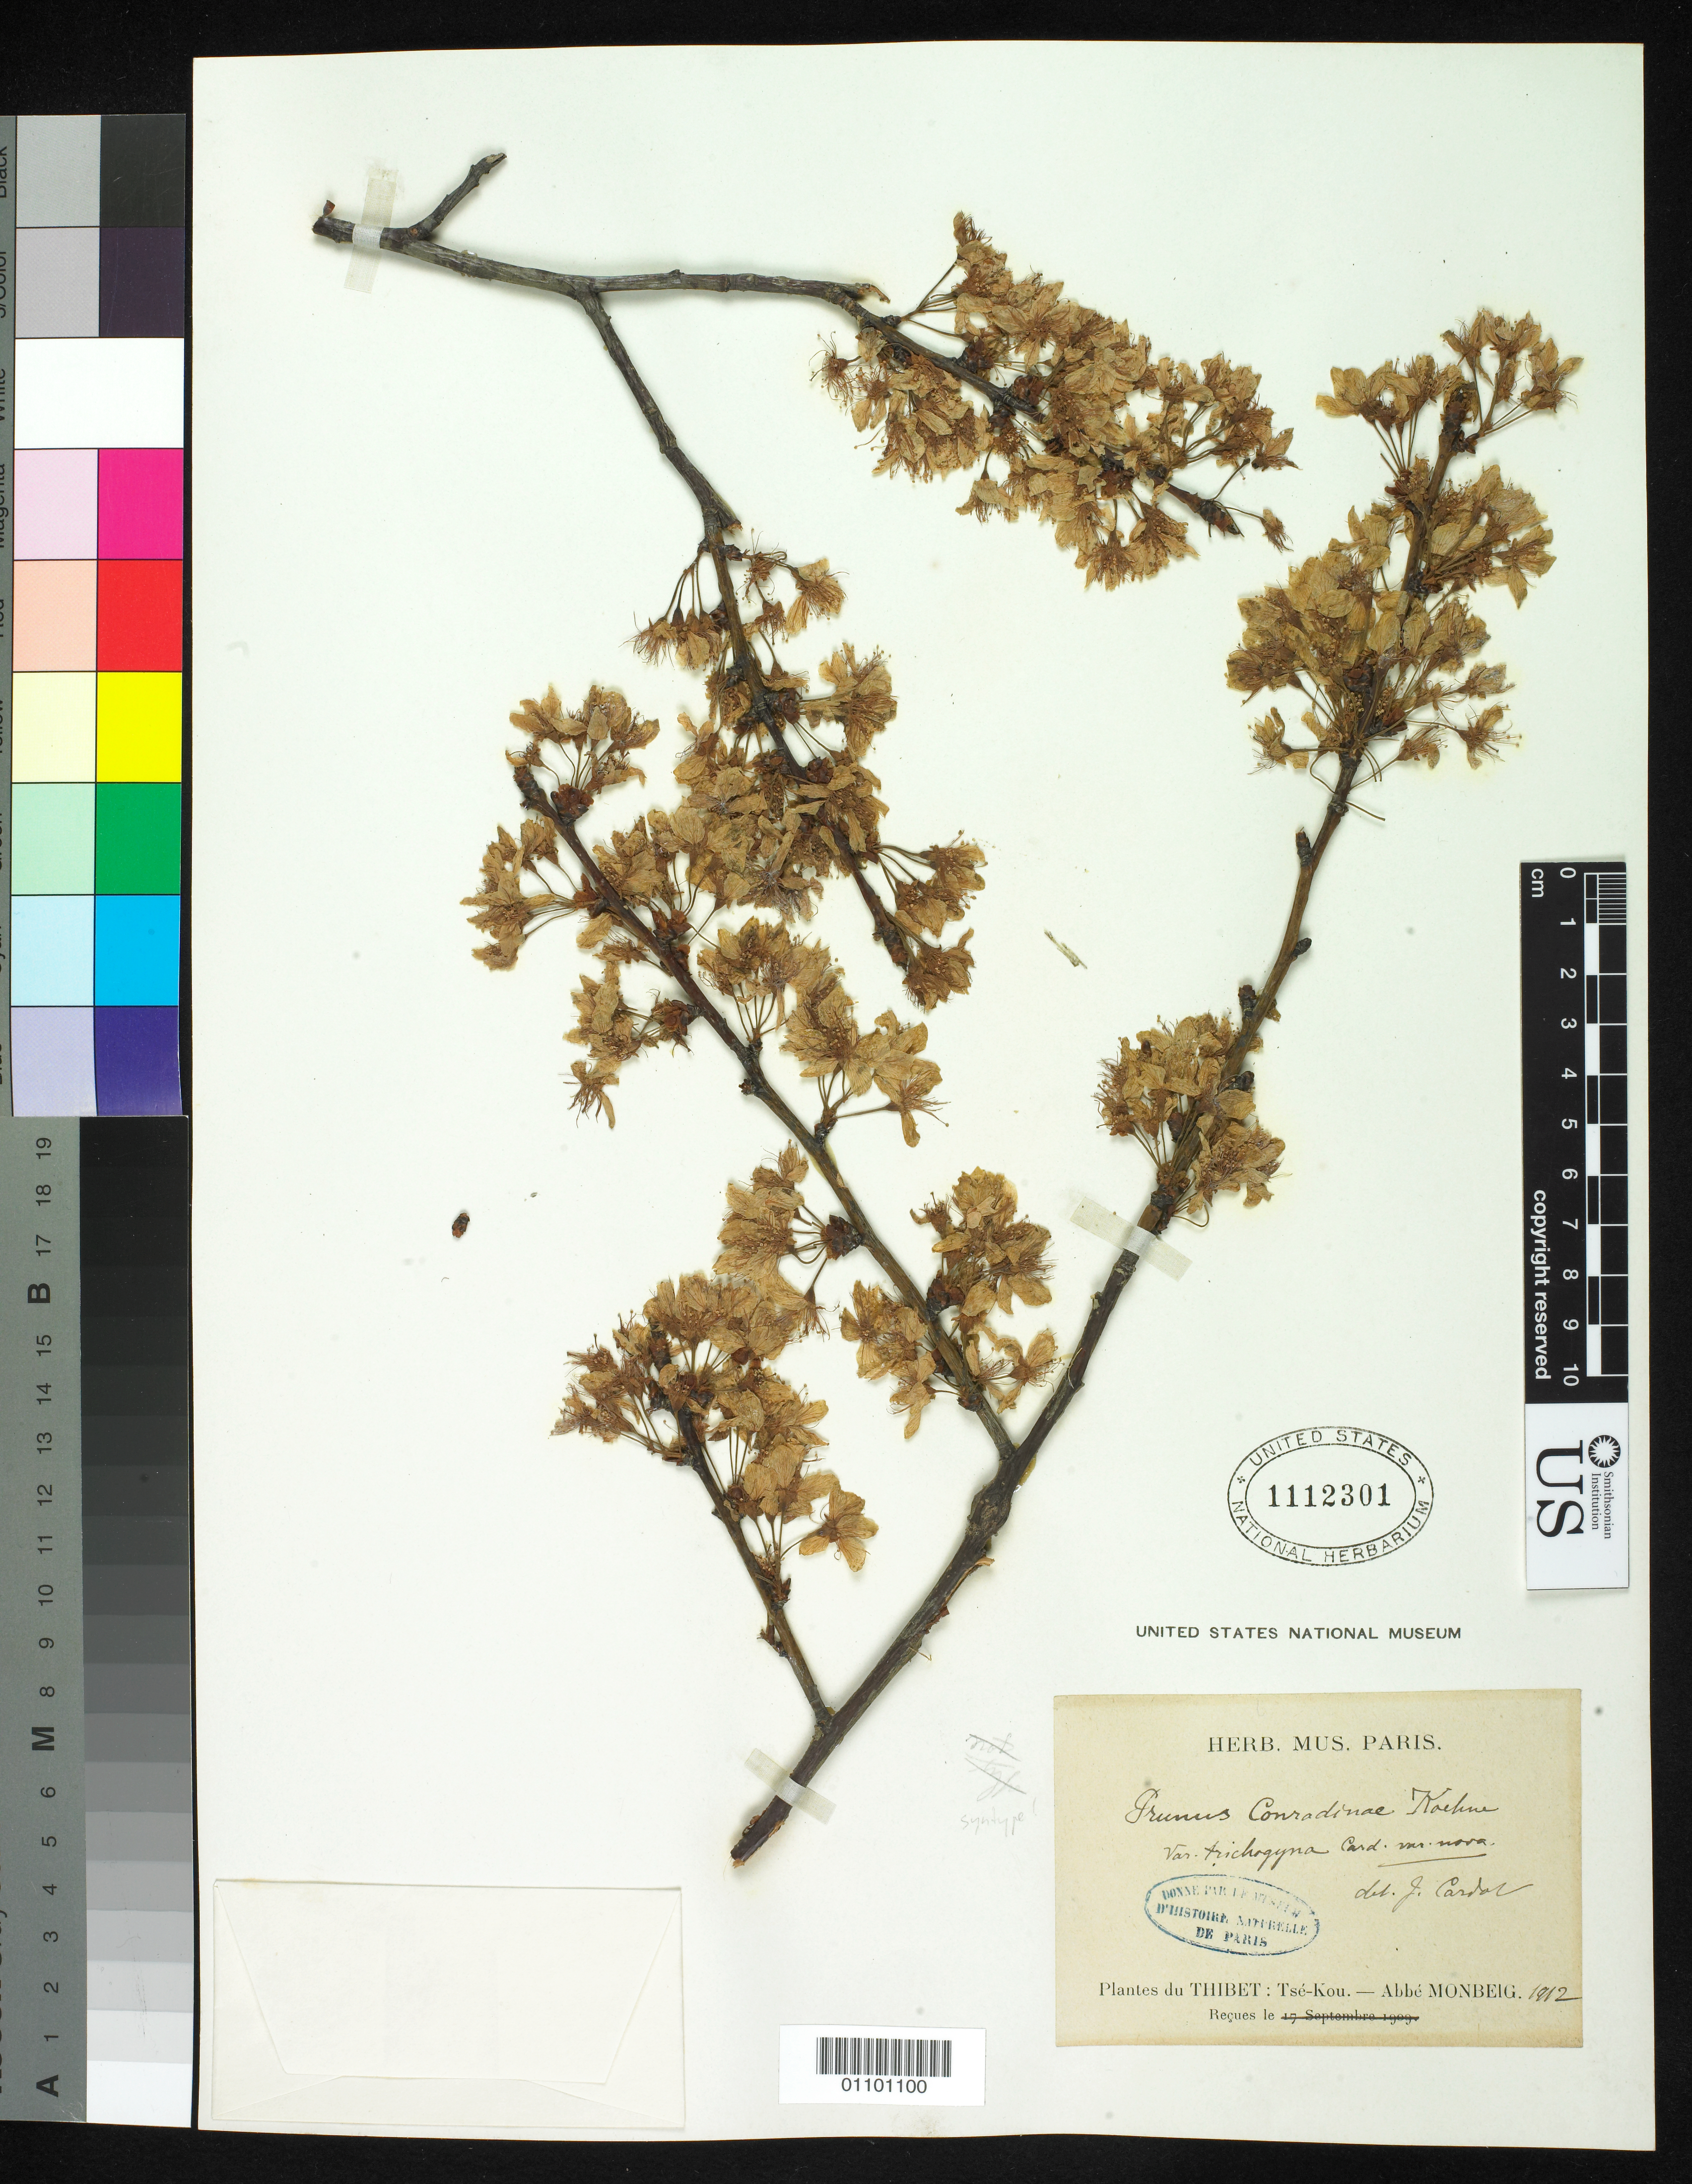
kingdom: Plantae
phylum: Tracheophyta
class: Magnoliopsida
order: Rosales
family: Rosaceae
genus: Prunus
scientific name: Prunus conradinae var. trichogyna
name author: Cardot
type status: Syntype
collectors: J. Monbeig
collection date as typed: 1912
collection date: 1912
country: China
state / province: Xizang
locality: Tse-kou.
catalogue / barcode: US 1112301